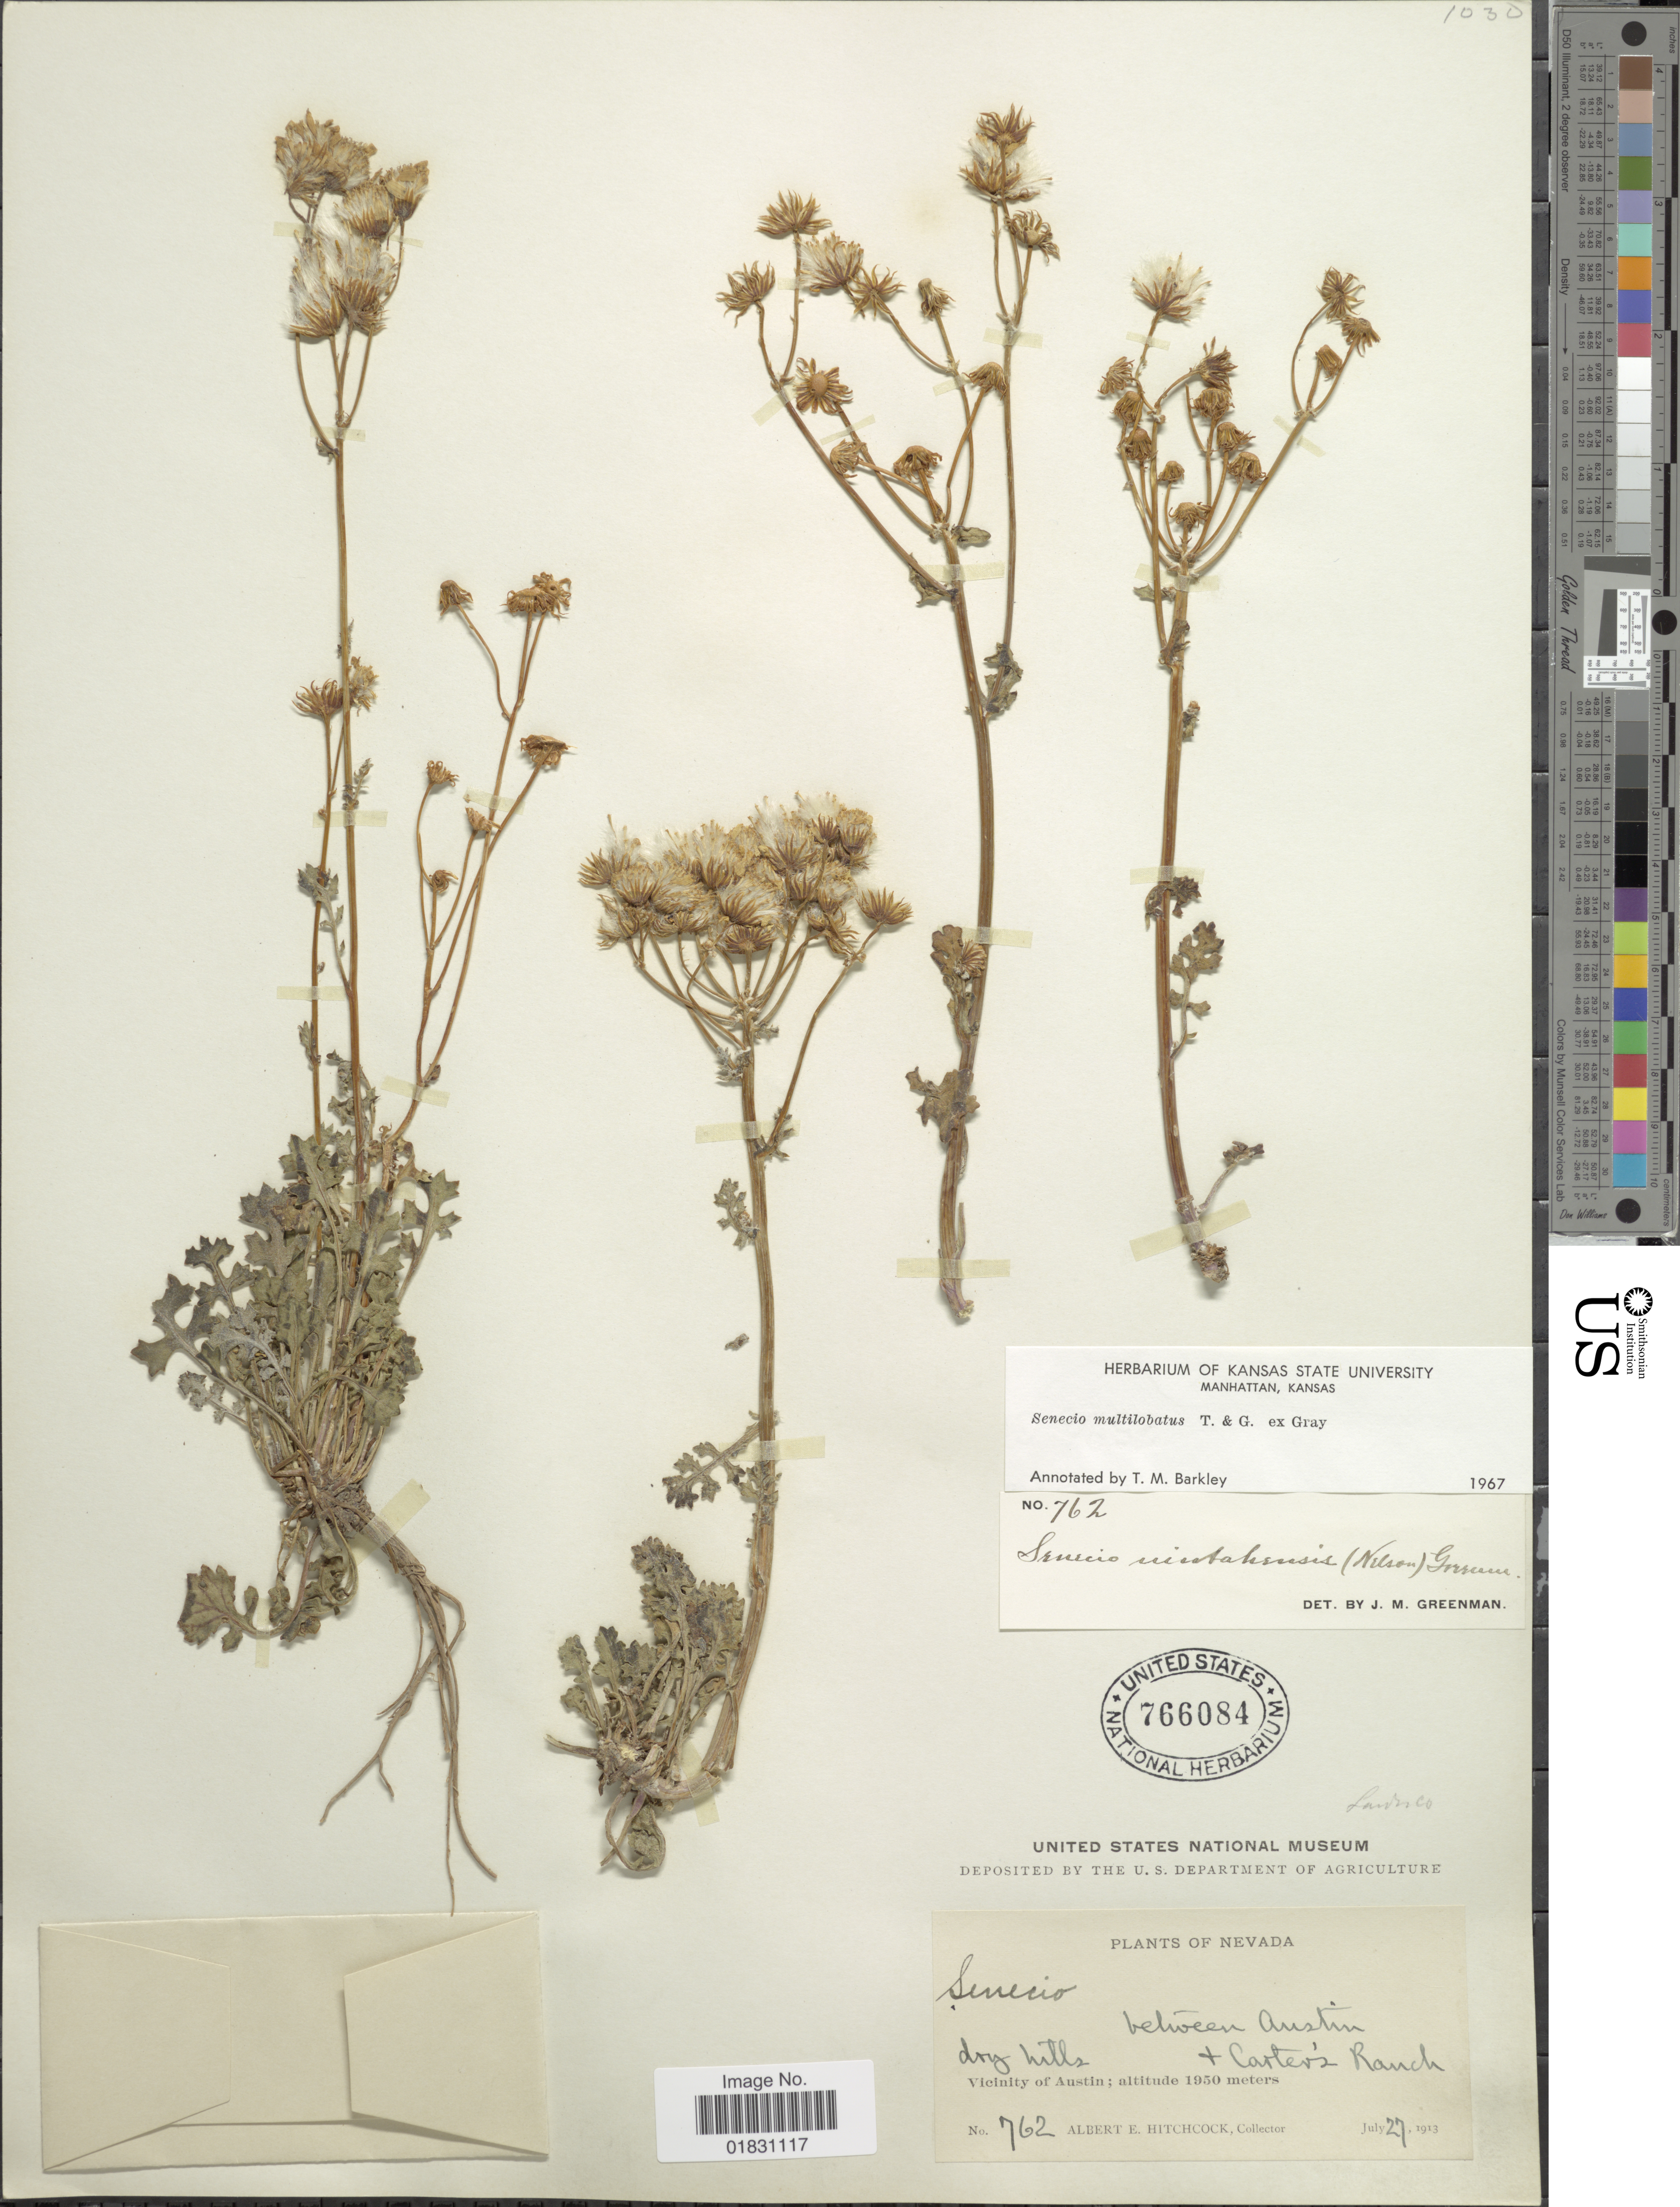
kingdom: Plantae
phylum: Tracheophyta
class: Magnoliopsida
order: Asterales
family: Asteraceae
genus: Packera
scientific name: Packera multilobata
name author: (Torr. & A. Gray) W.A. Weber & Á. Löve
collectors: A. Hitchcock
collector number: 762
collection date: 1913-07-27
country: United States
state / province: Nevada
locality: Between Austin & Cartevz Ranch, Vicinity of Austin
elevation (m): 1950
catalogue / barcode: US 766084